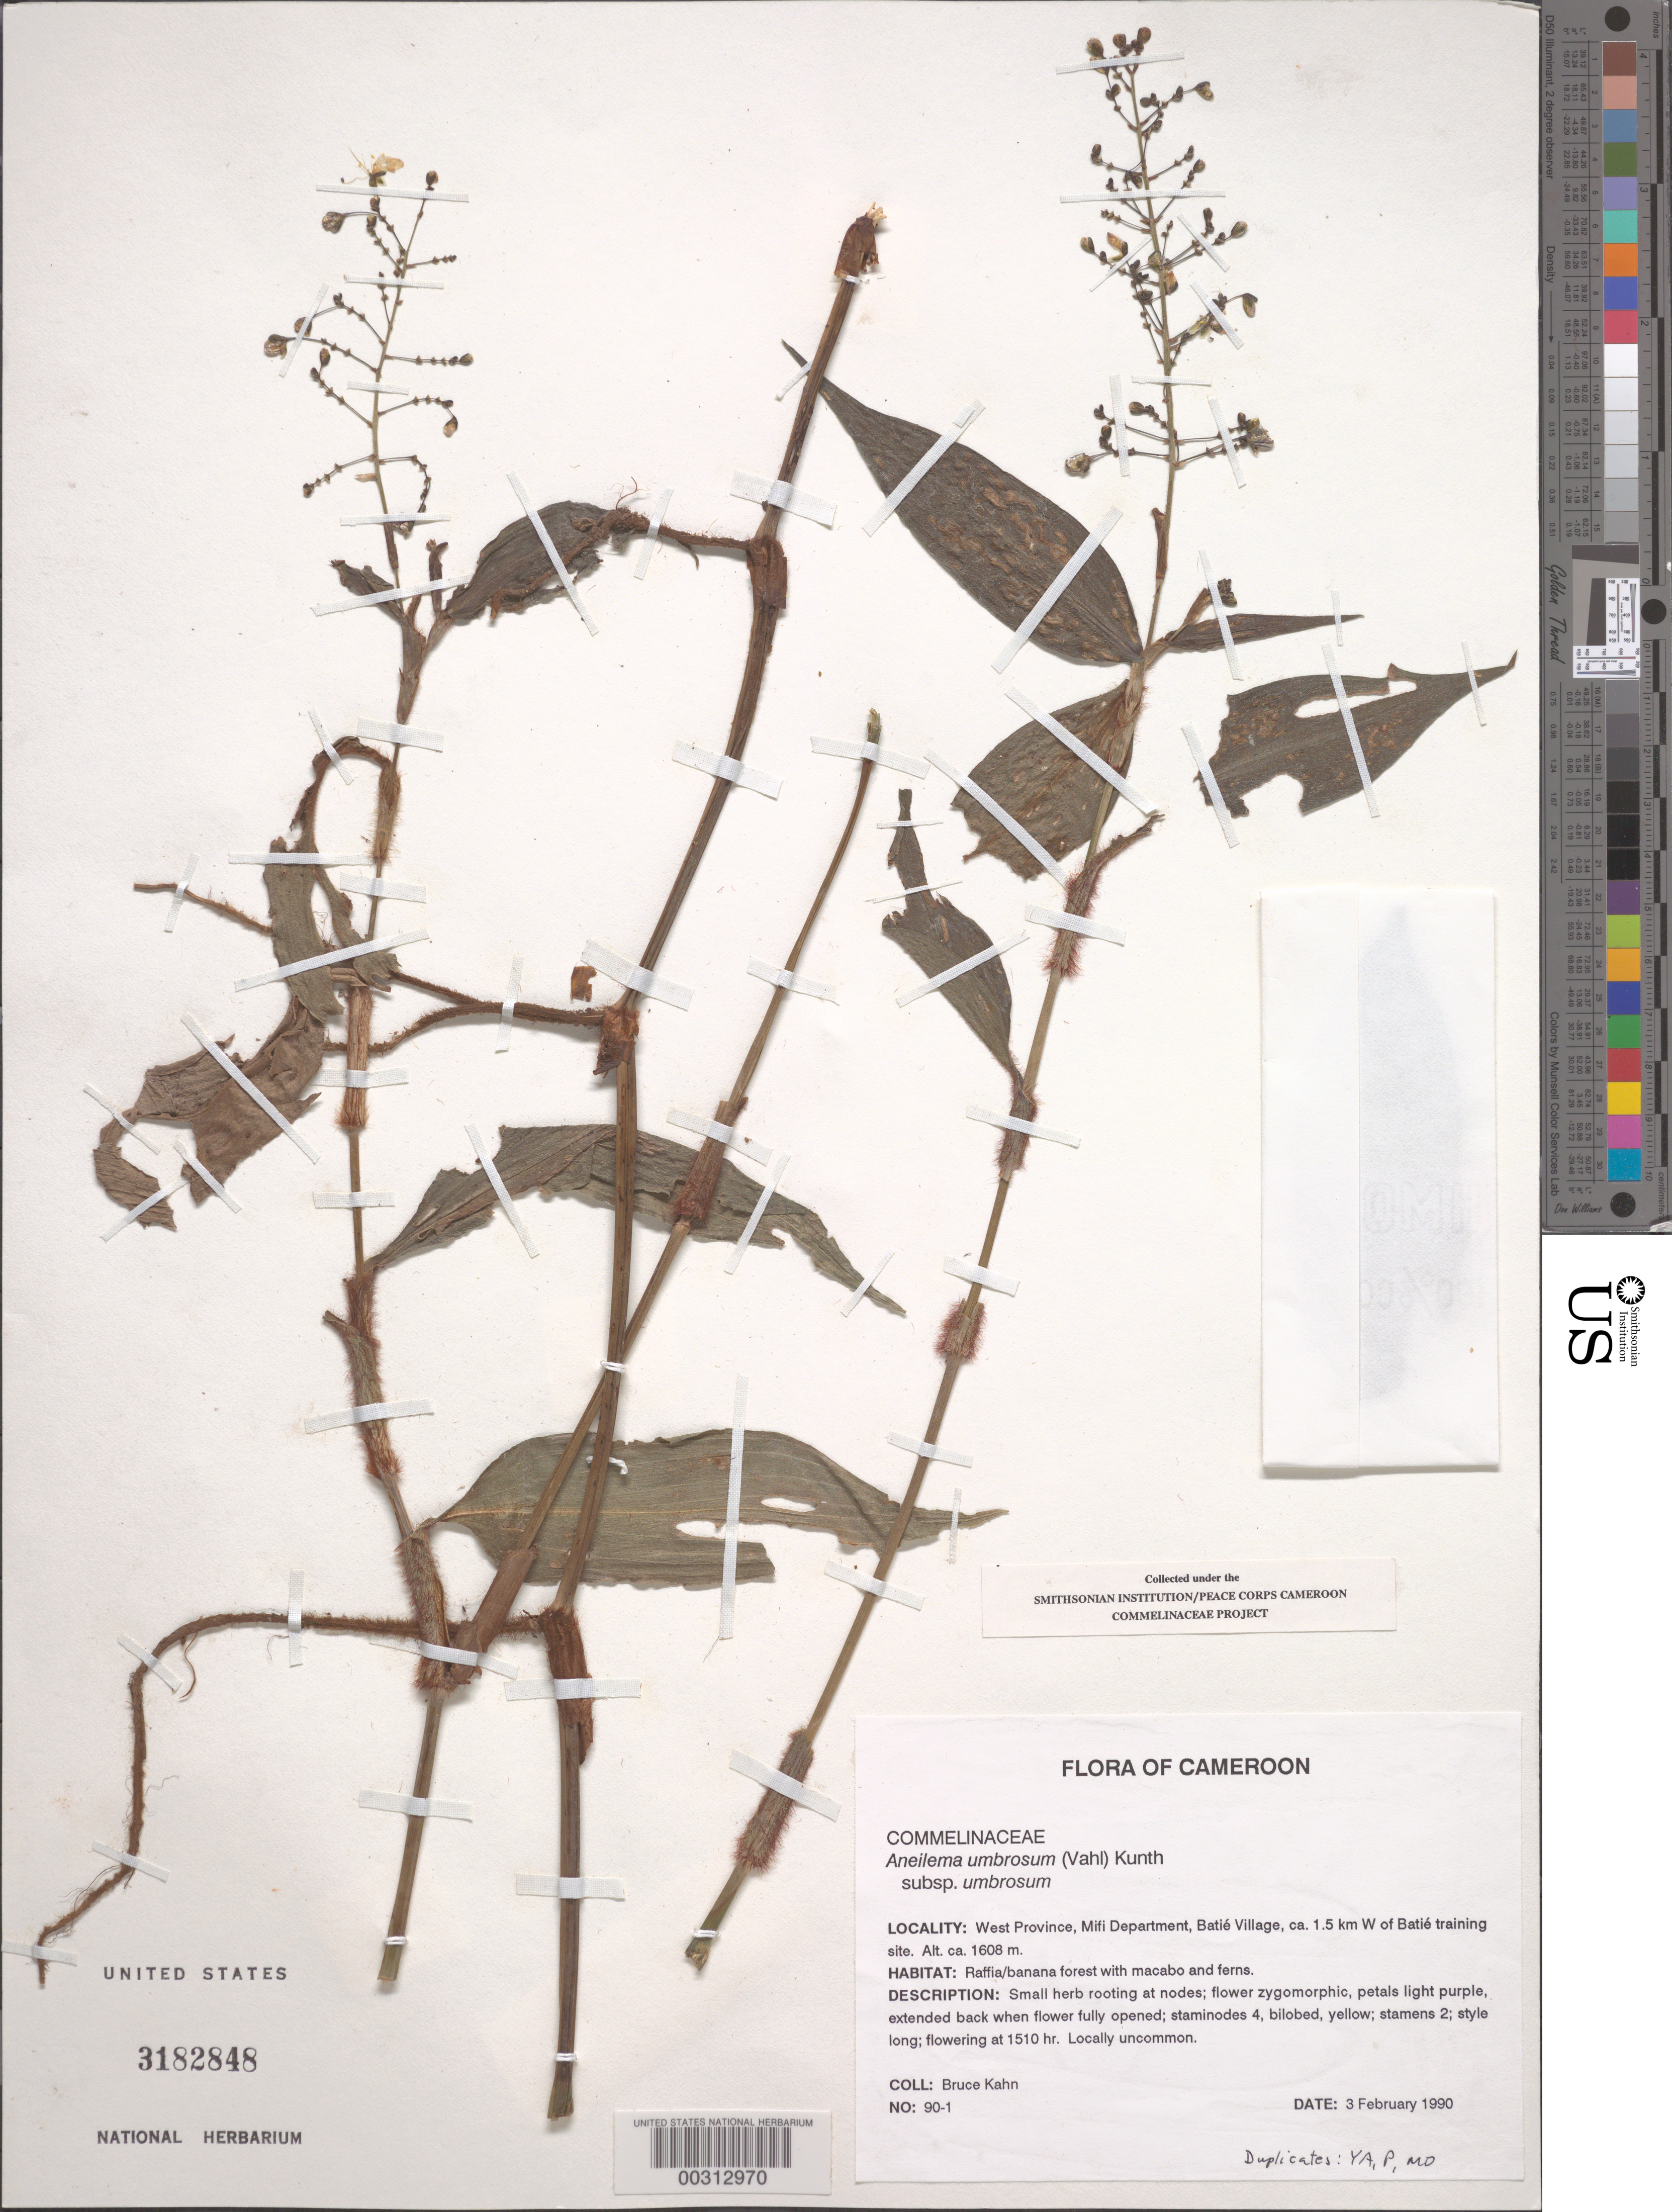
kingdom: Plantae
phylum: Tracheophyta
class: Liliopsida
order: Commelinales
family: Commelinaceae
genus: Aneilema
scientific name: Aneilema umbrosum subsp. umbrosum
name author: (Vahl) Kunth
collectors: B. Kahn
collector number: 90-1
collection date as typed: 03 Feb 1990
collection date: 1990-02-03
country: Cameroon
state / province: Ouest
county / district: Mifi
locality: Batie village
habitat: Raffia / bananna forest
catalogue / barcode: US 3182848